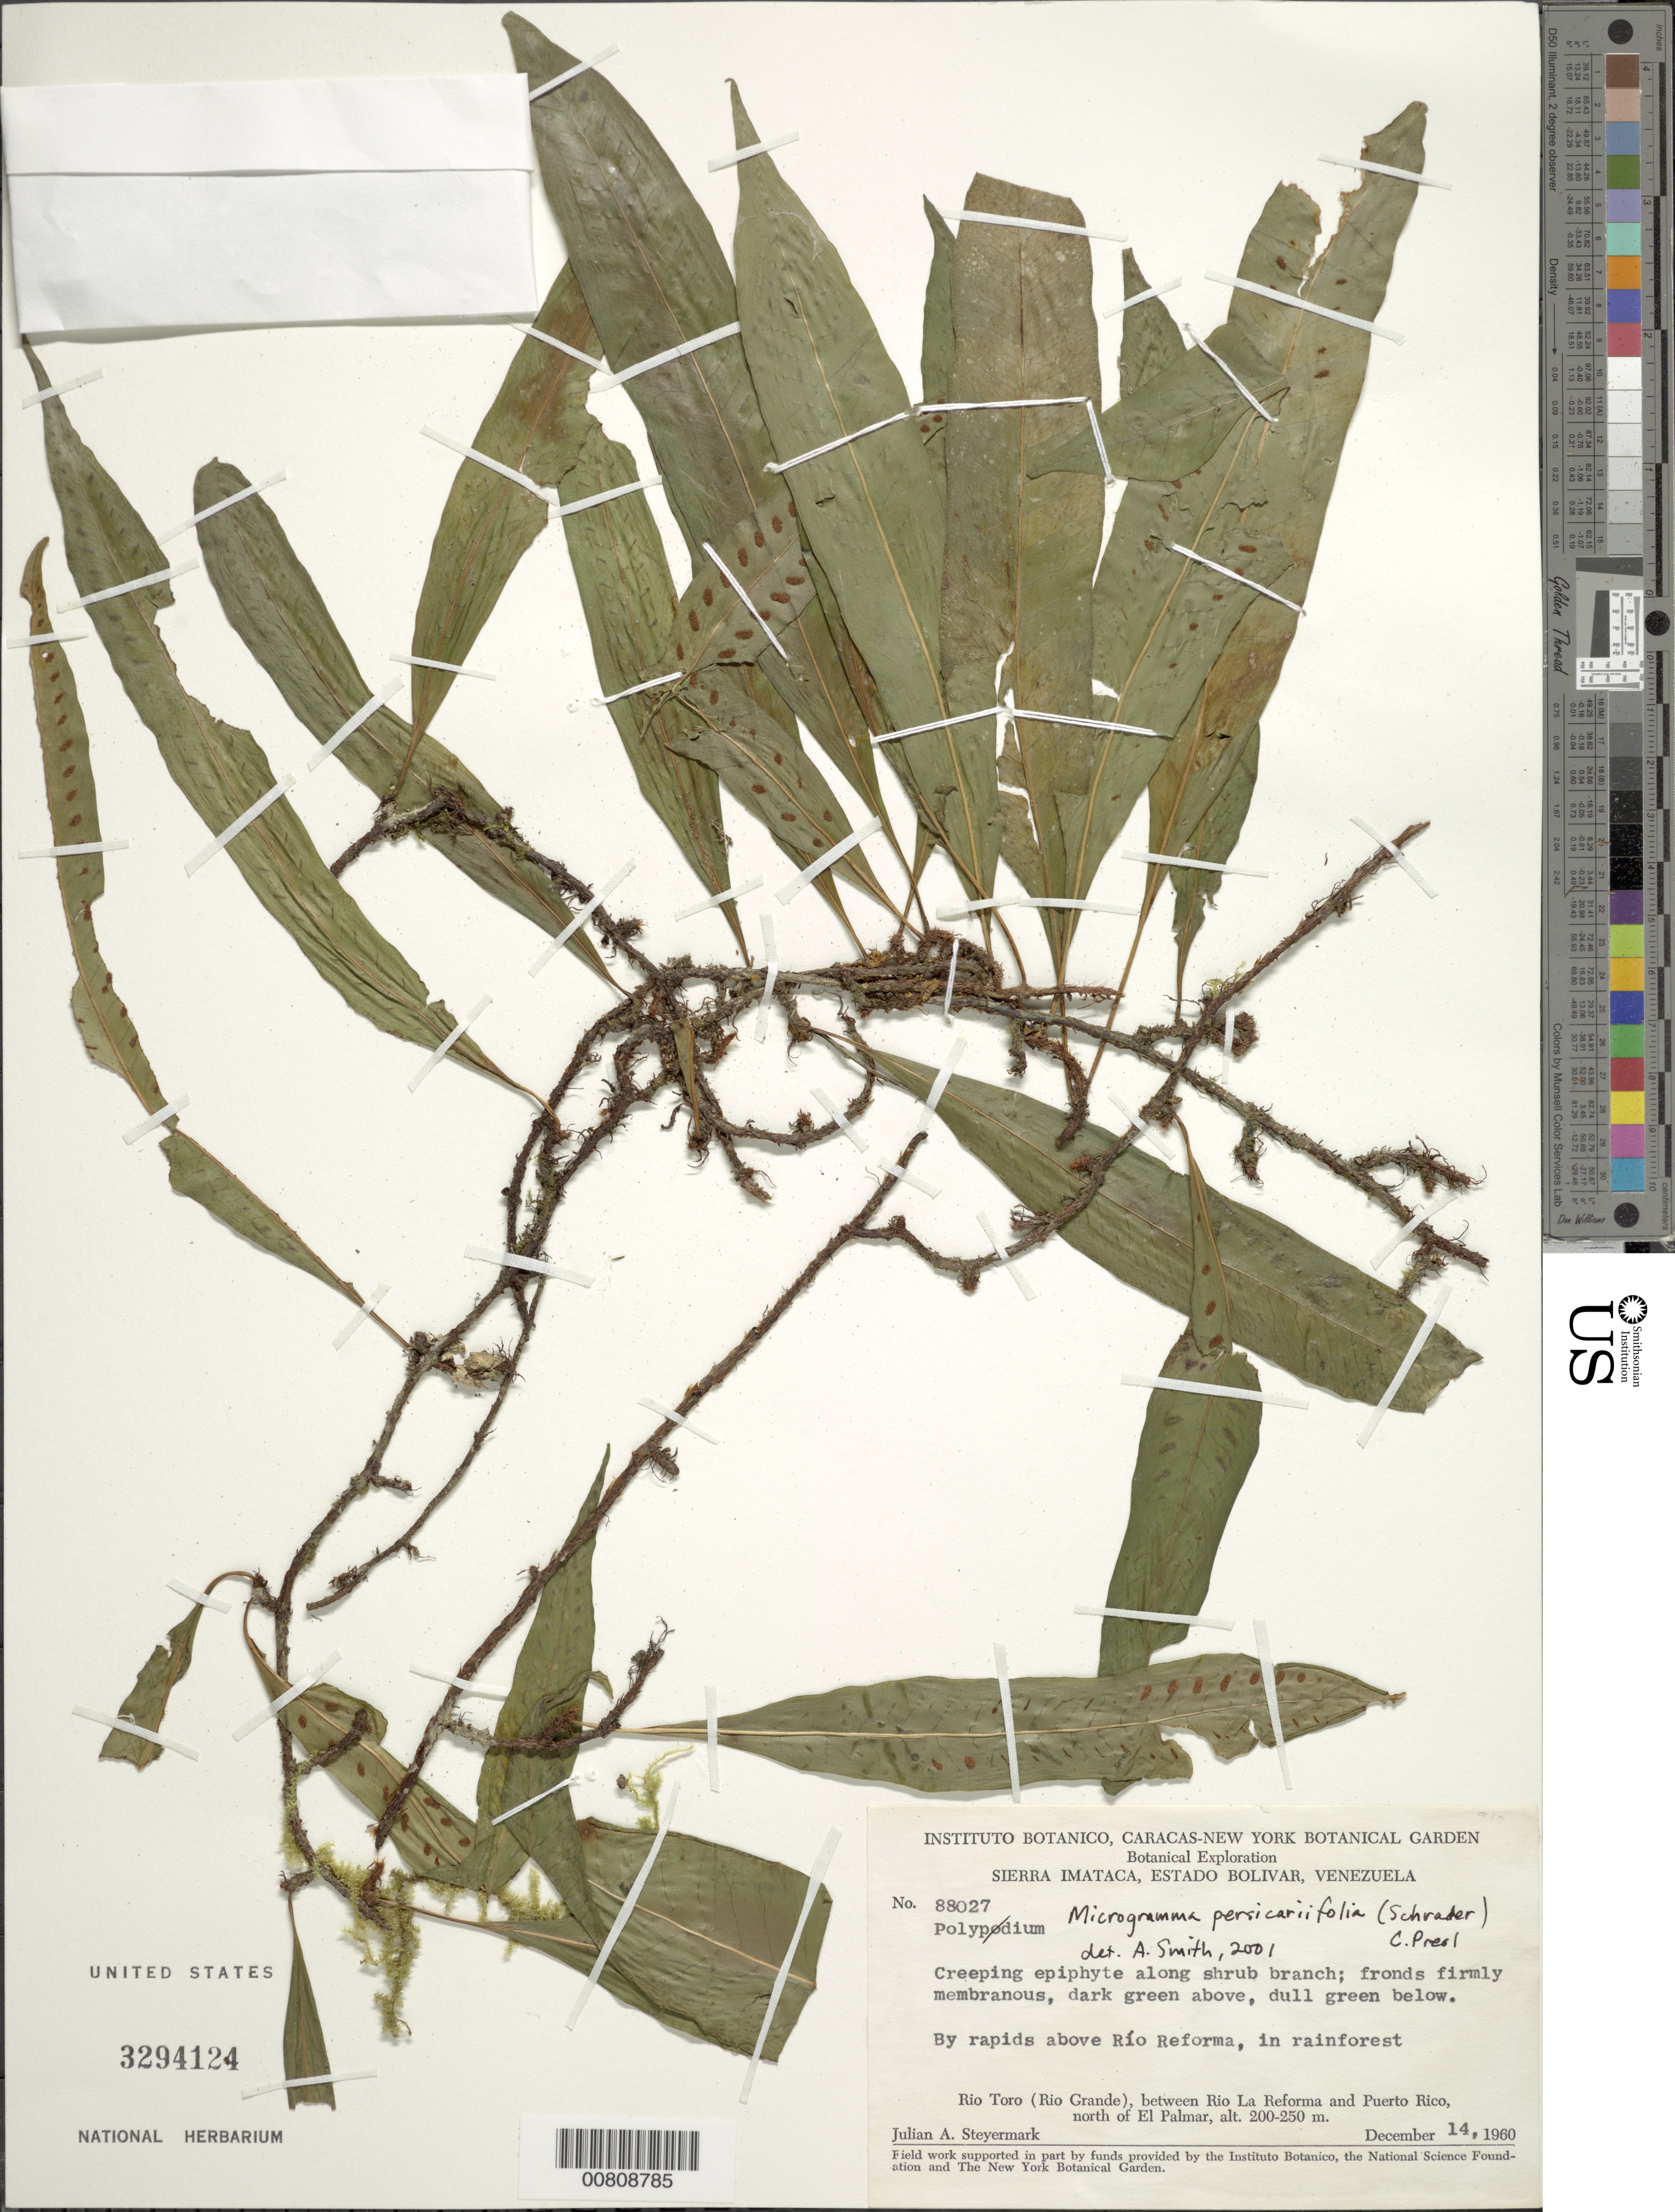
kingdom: Plantae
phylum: Tracheophyta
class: Polypodiopsida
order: Polypodiales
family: Polypodiaceae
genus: Microgramma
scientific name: Microgramma persicariifolia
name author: (Schrad.) C. Presl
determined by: Smith, A.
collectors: J. Steyermark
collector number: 88027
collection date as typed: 14-Dec-60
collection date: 1960-12-14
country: Venezuela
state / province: Bolívar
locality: Sierra Imataca; Cerro La Reforma, above junction with Río Reforma with Río Toro (Río Grande), between Río La Reforma and Puerto Rico, N of El Palmar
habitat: Rainforest, by rapids; creeping along shrub branch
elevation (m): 200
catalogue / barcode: US 3294124